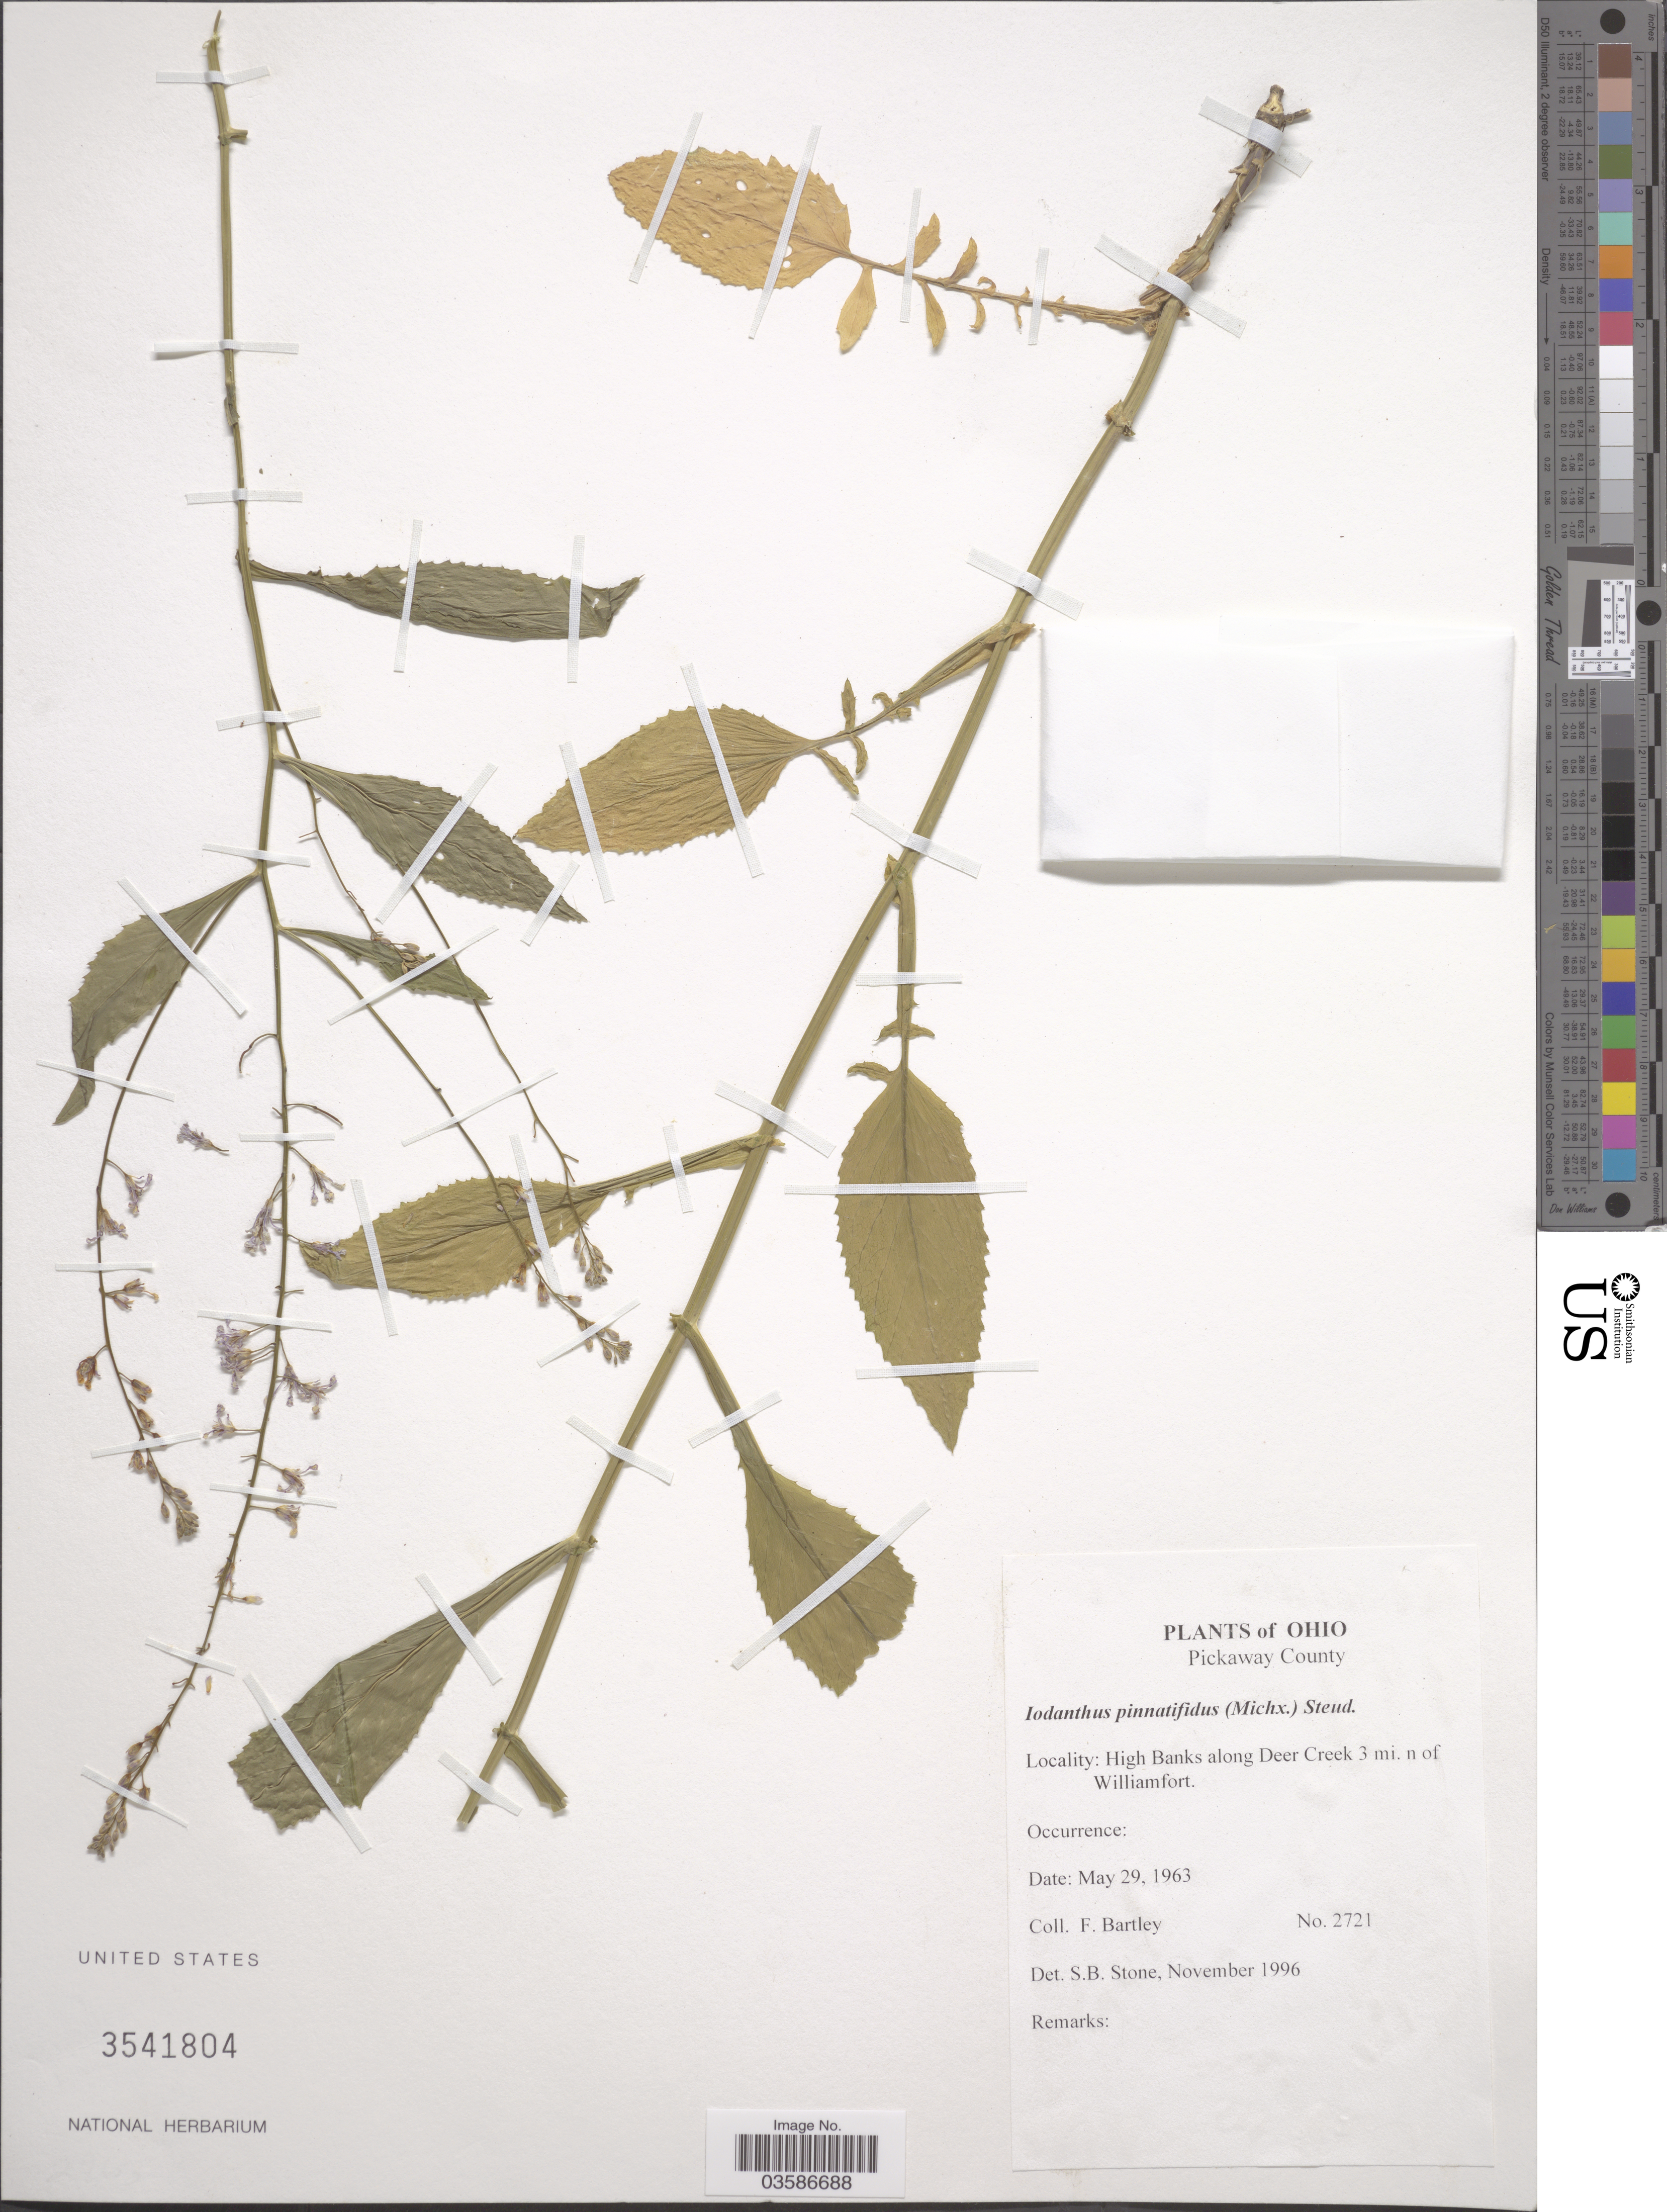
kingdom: Plantae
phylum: Tracheophyta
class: Magnoliopsida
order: Brassicales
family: Brassicaceae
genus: Iodanthus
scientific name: Iodanthus pinnatifidus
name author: (Michx.) Steud.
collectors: F. Bartley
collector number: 2721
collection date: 1963-05-29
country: United States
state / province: Ohio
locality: Pickaway County. High Banks along Deer Creek 3 mi. n of Williamfort.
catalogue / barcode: US 3541804